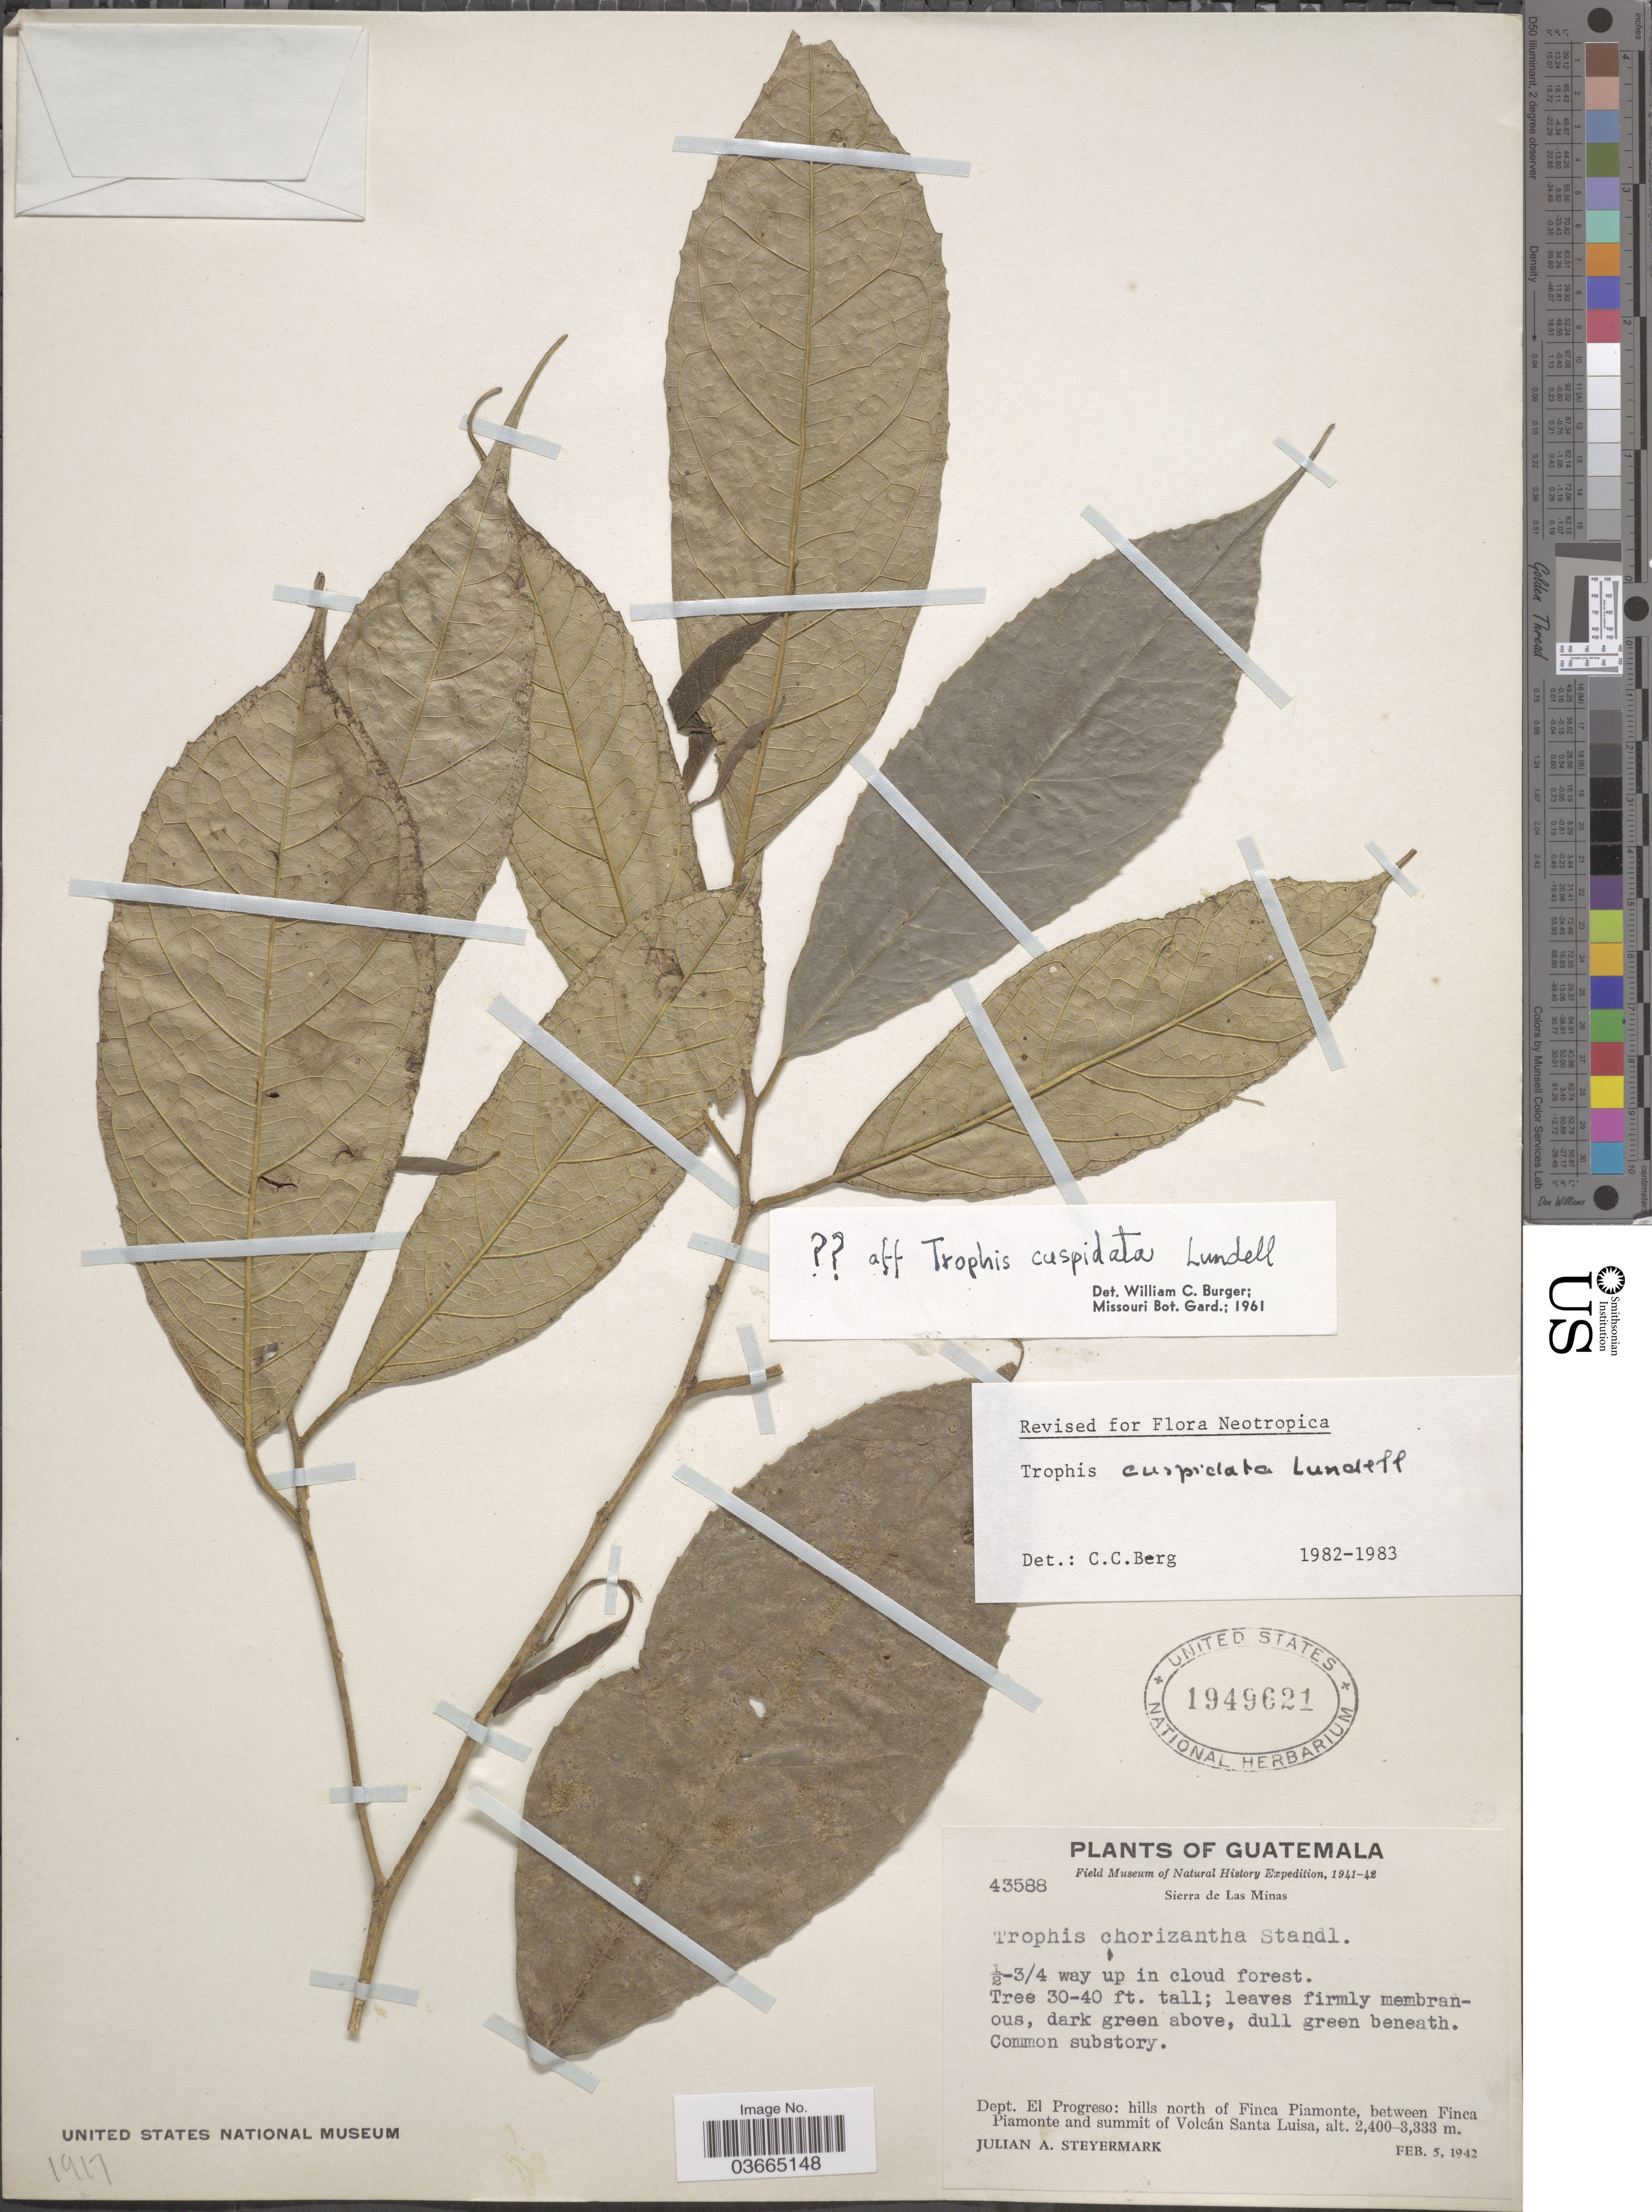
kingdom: Plantae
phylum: Tracheophyta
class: Magnoliopsida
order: Rosales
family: Moraceae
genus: Trophis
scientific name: Trophis cuspidata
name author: Lundell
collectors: J. Steyermark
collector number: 43588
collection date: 1942-02-05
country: Guatemala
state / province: El Progreso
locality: Sierra de Las Minas. Dept. El Progreso: hills north of Finca Piamonte, between Finca Piamonte and summit of Volcán Santa Luisa.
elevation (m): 2400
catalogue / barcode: US 1949621